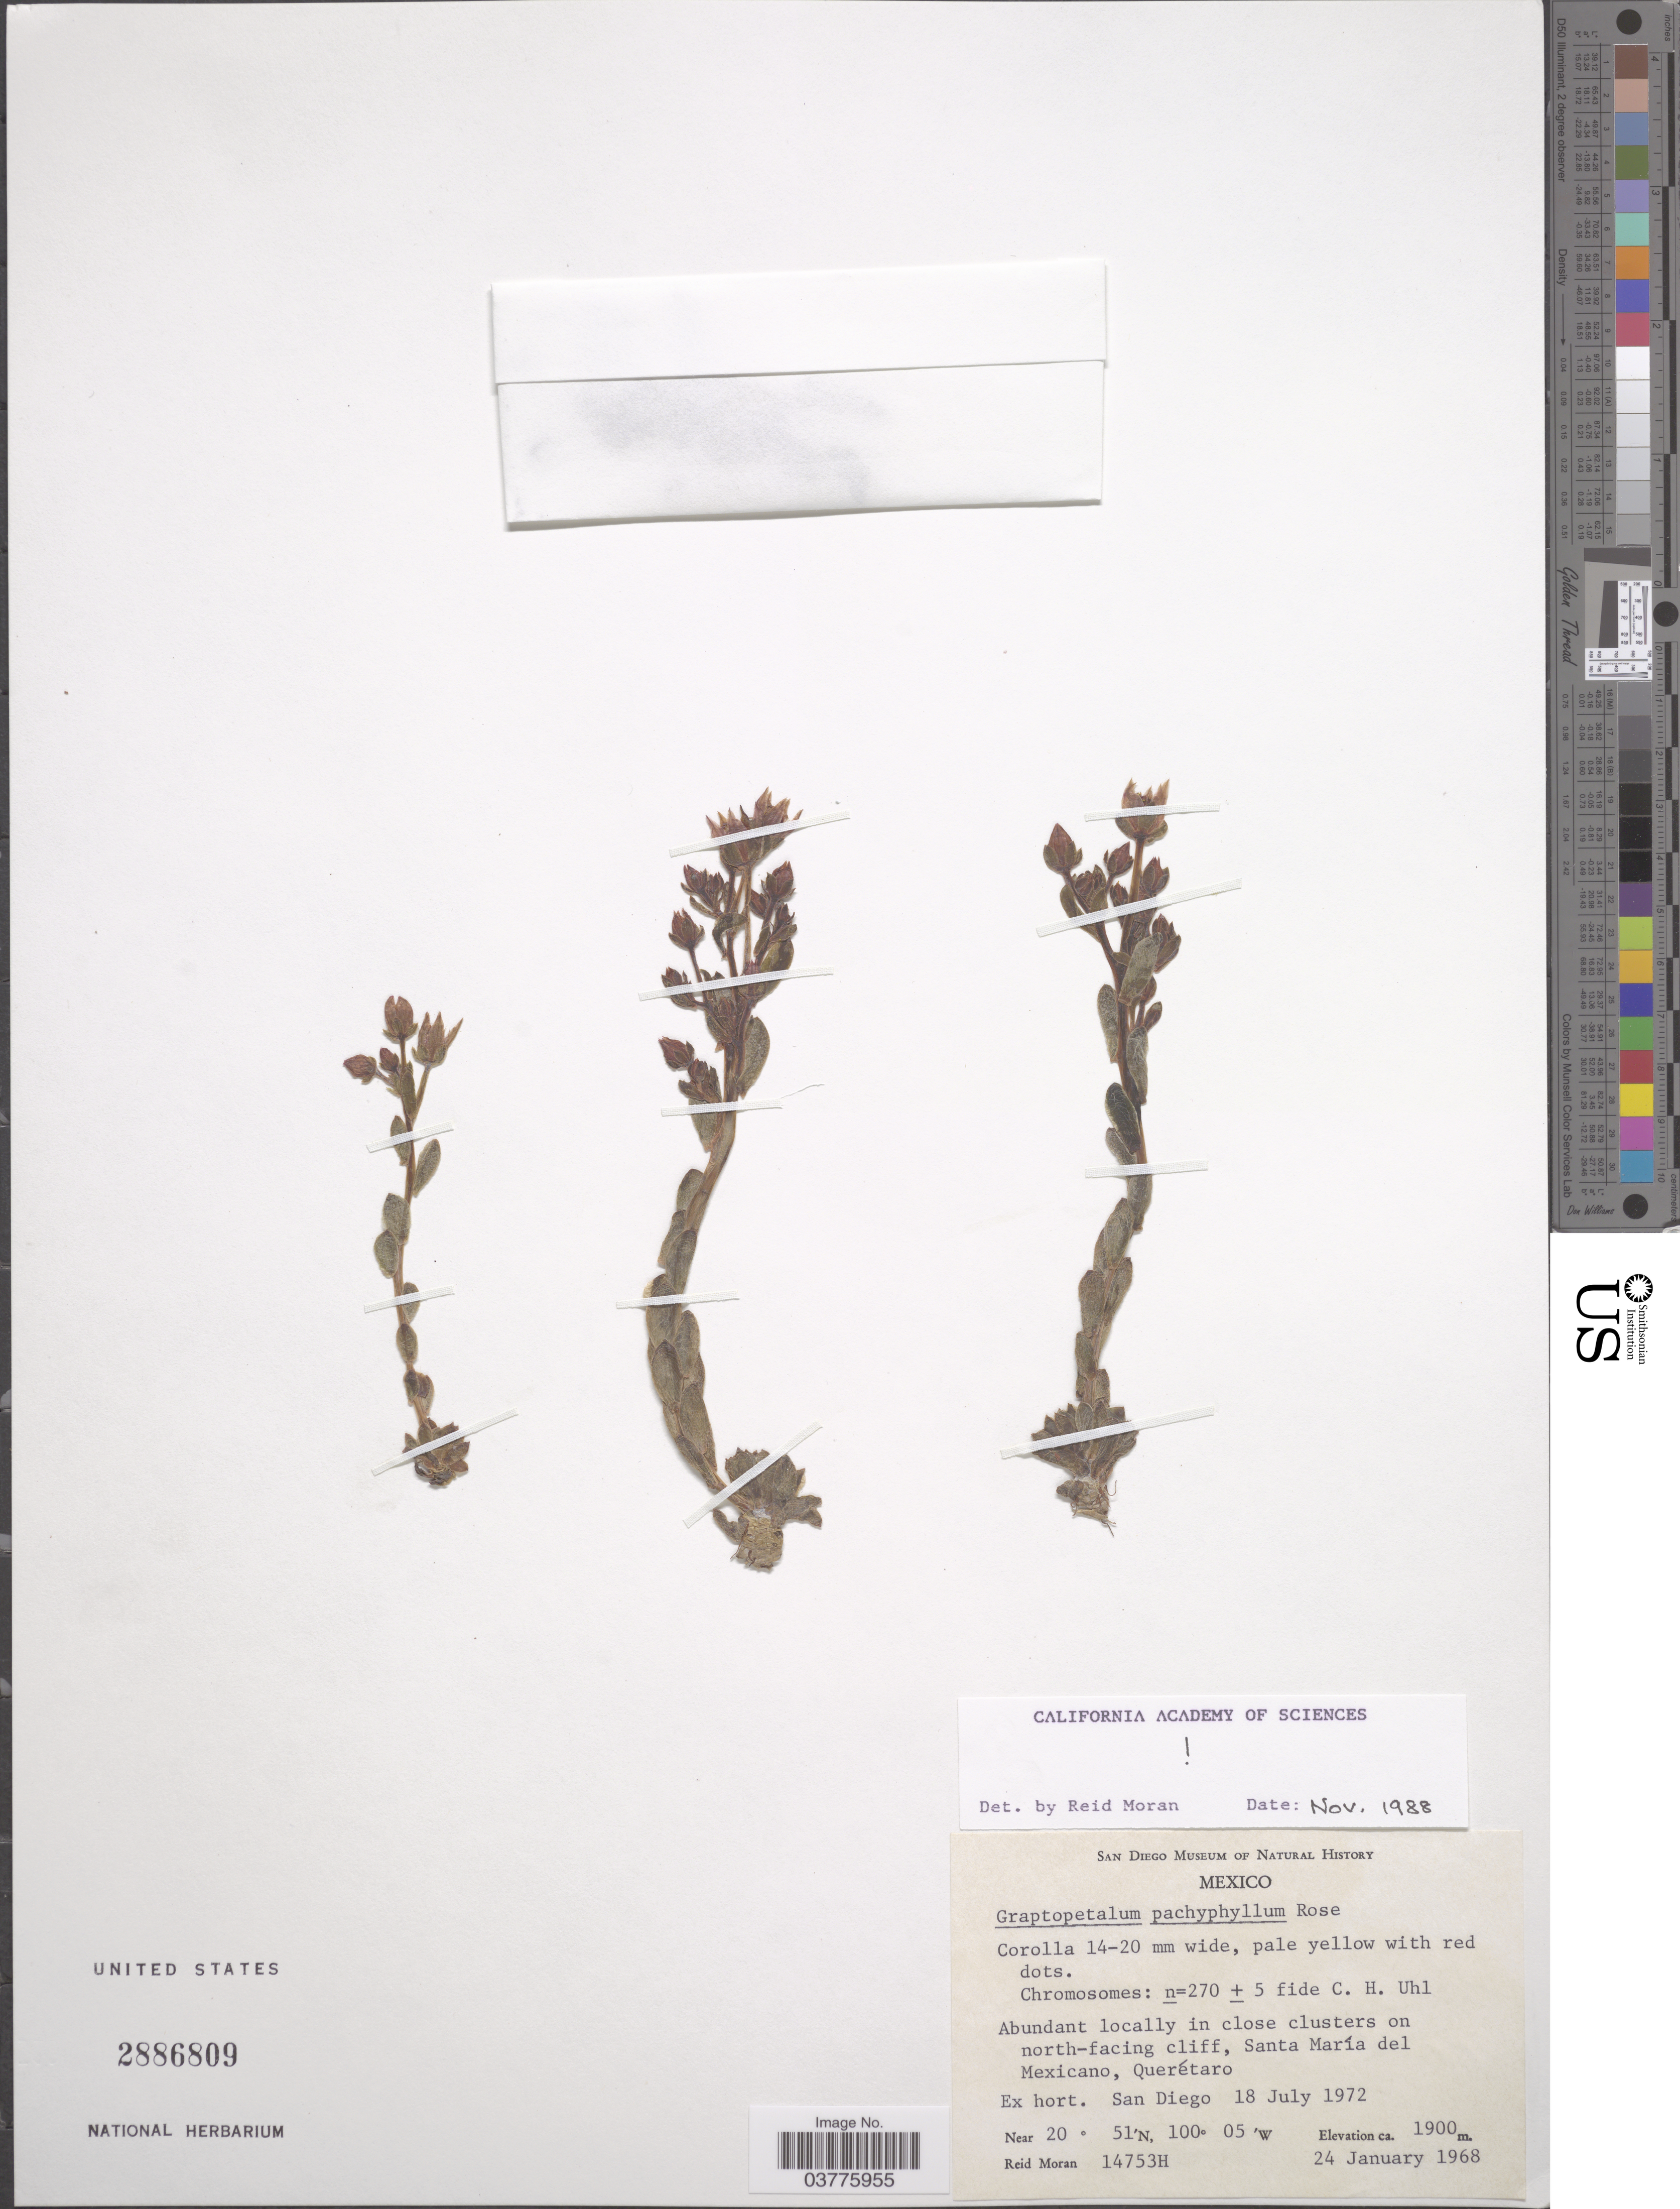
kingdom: Plantae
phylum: Tracheophyta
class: Magnoliopsida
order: Saxifragales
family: Crassulaceae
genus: Graptopetalum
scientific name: Graptopetalum pachyphyllum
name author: Rose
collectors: R. Moran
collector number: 14753H?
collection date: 1972-07-18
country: United States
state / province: California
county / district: San Diego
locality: Ex hort. San Diego.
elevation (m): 1900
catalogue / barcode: US 2886809